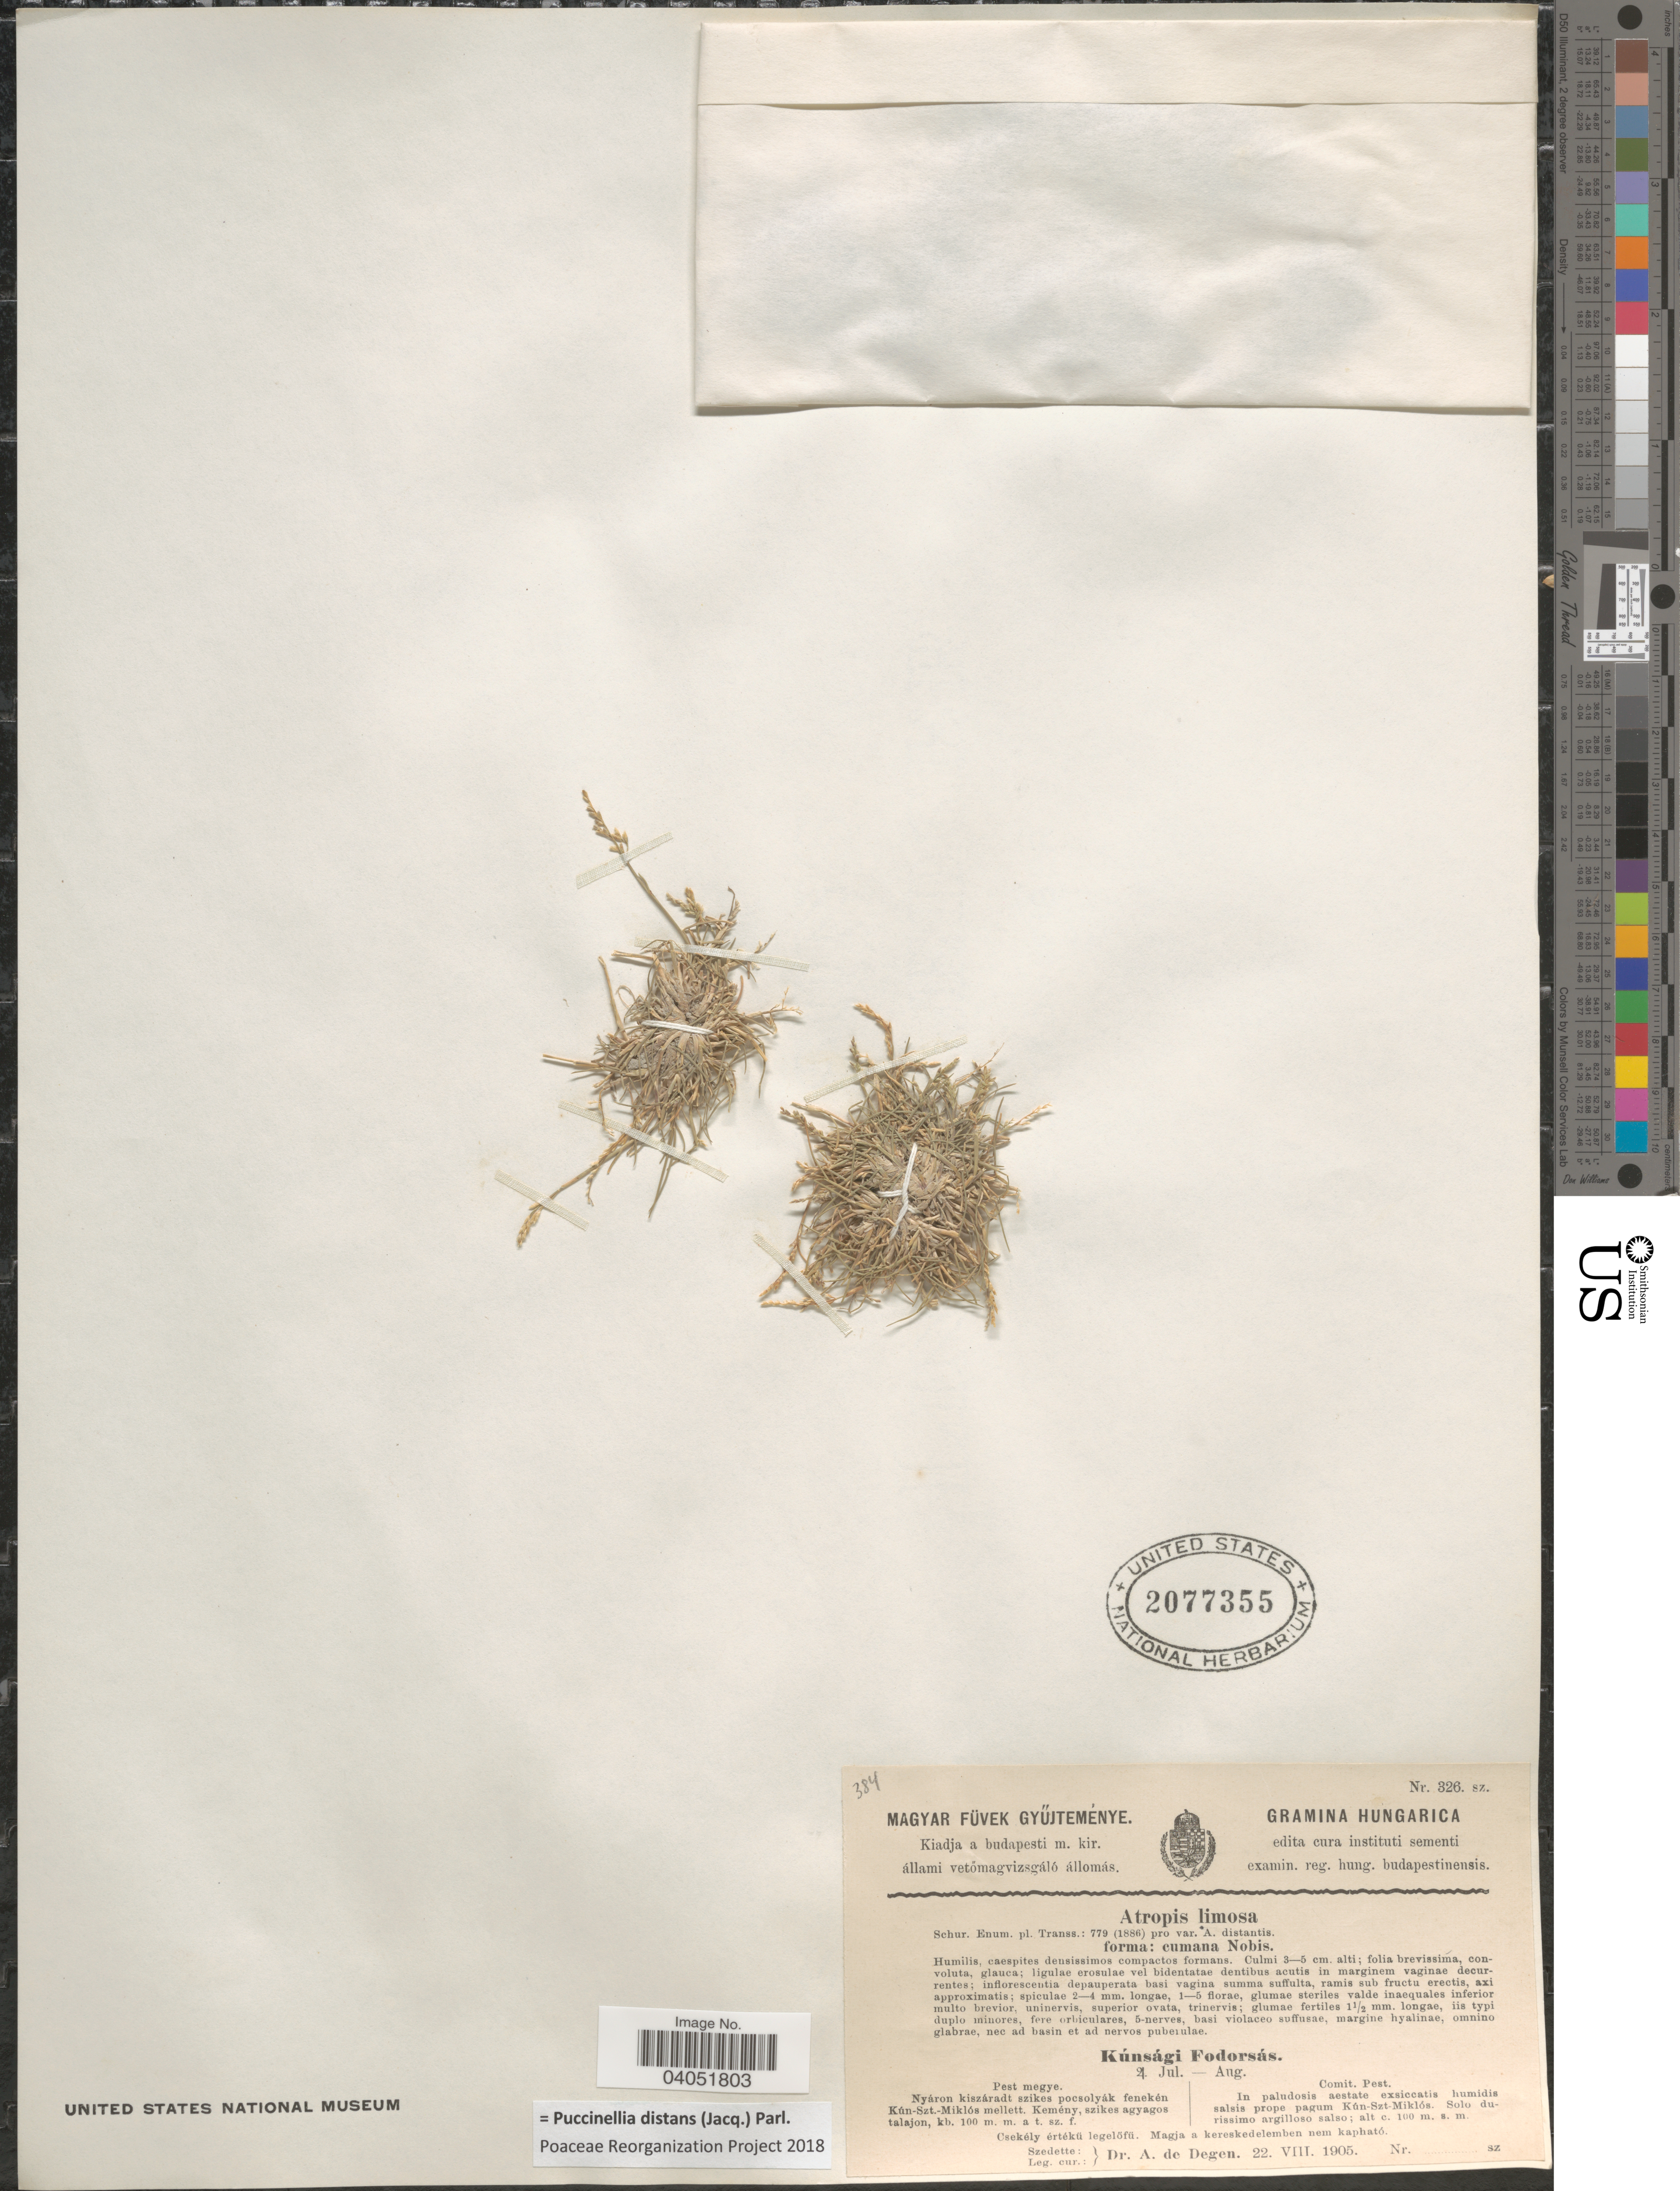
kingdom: Plantae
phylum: Tracheophyta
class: Liliopsida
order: Poales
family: Poaceae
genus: Puccinellia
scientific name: Puccinellia distans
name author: (Jacq.) Parl.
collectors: A. Degen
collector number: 326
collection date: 1905-08-22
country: Hungary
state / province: Pest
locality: Comit. Pest. In paludosis aestate exsiccatis humidis salsis prope pagum Kún-Szt-Miklós.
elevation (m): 100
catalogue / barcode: US 2077355